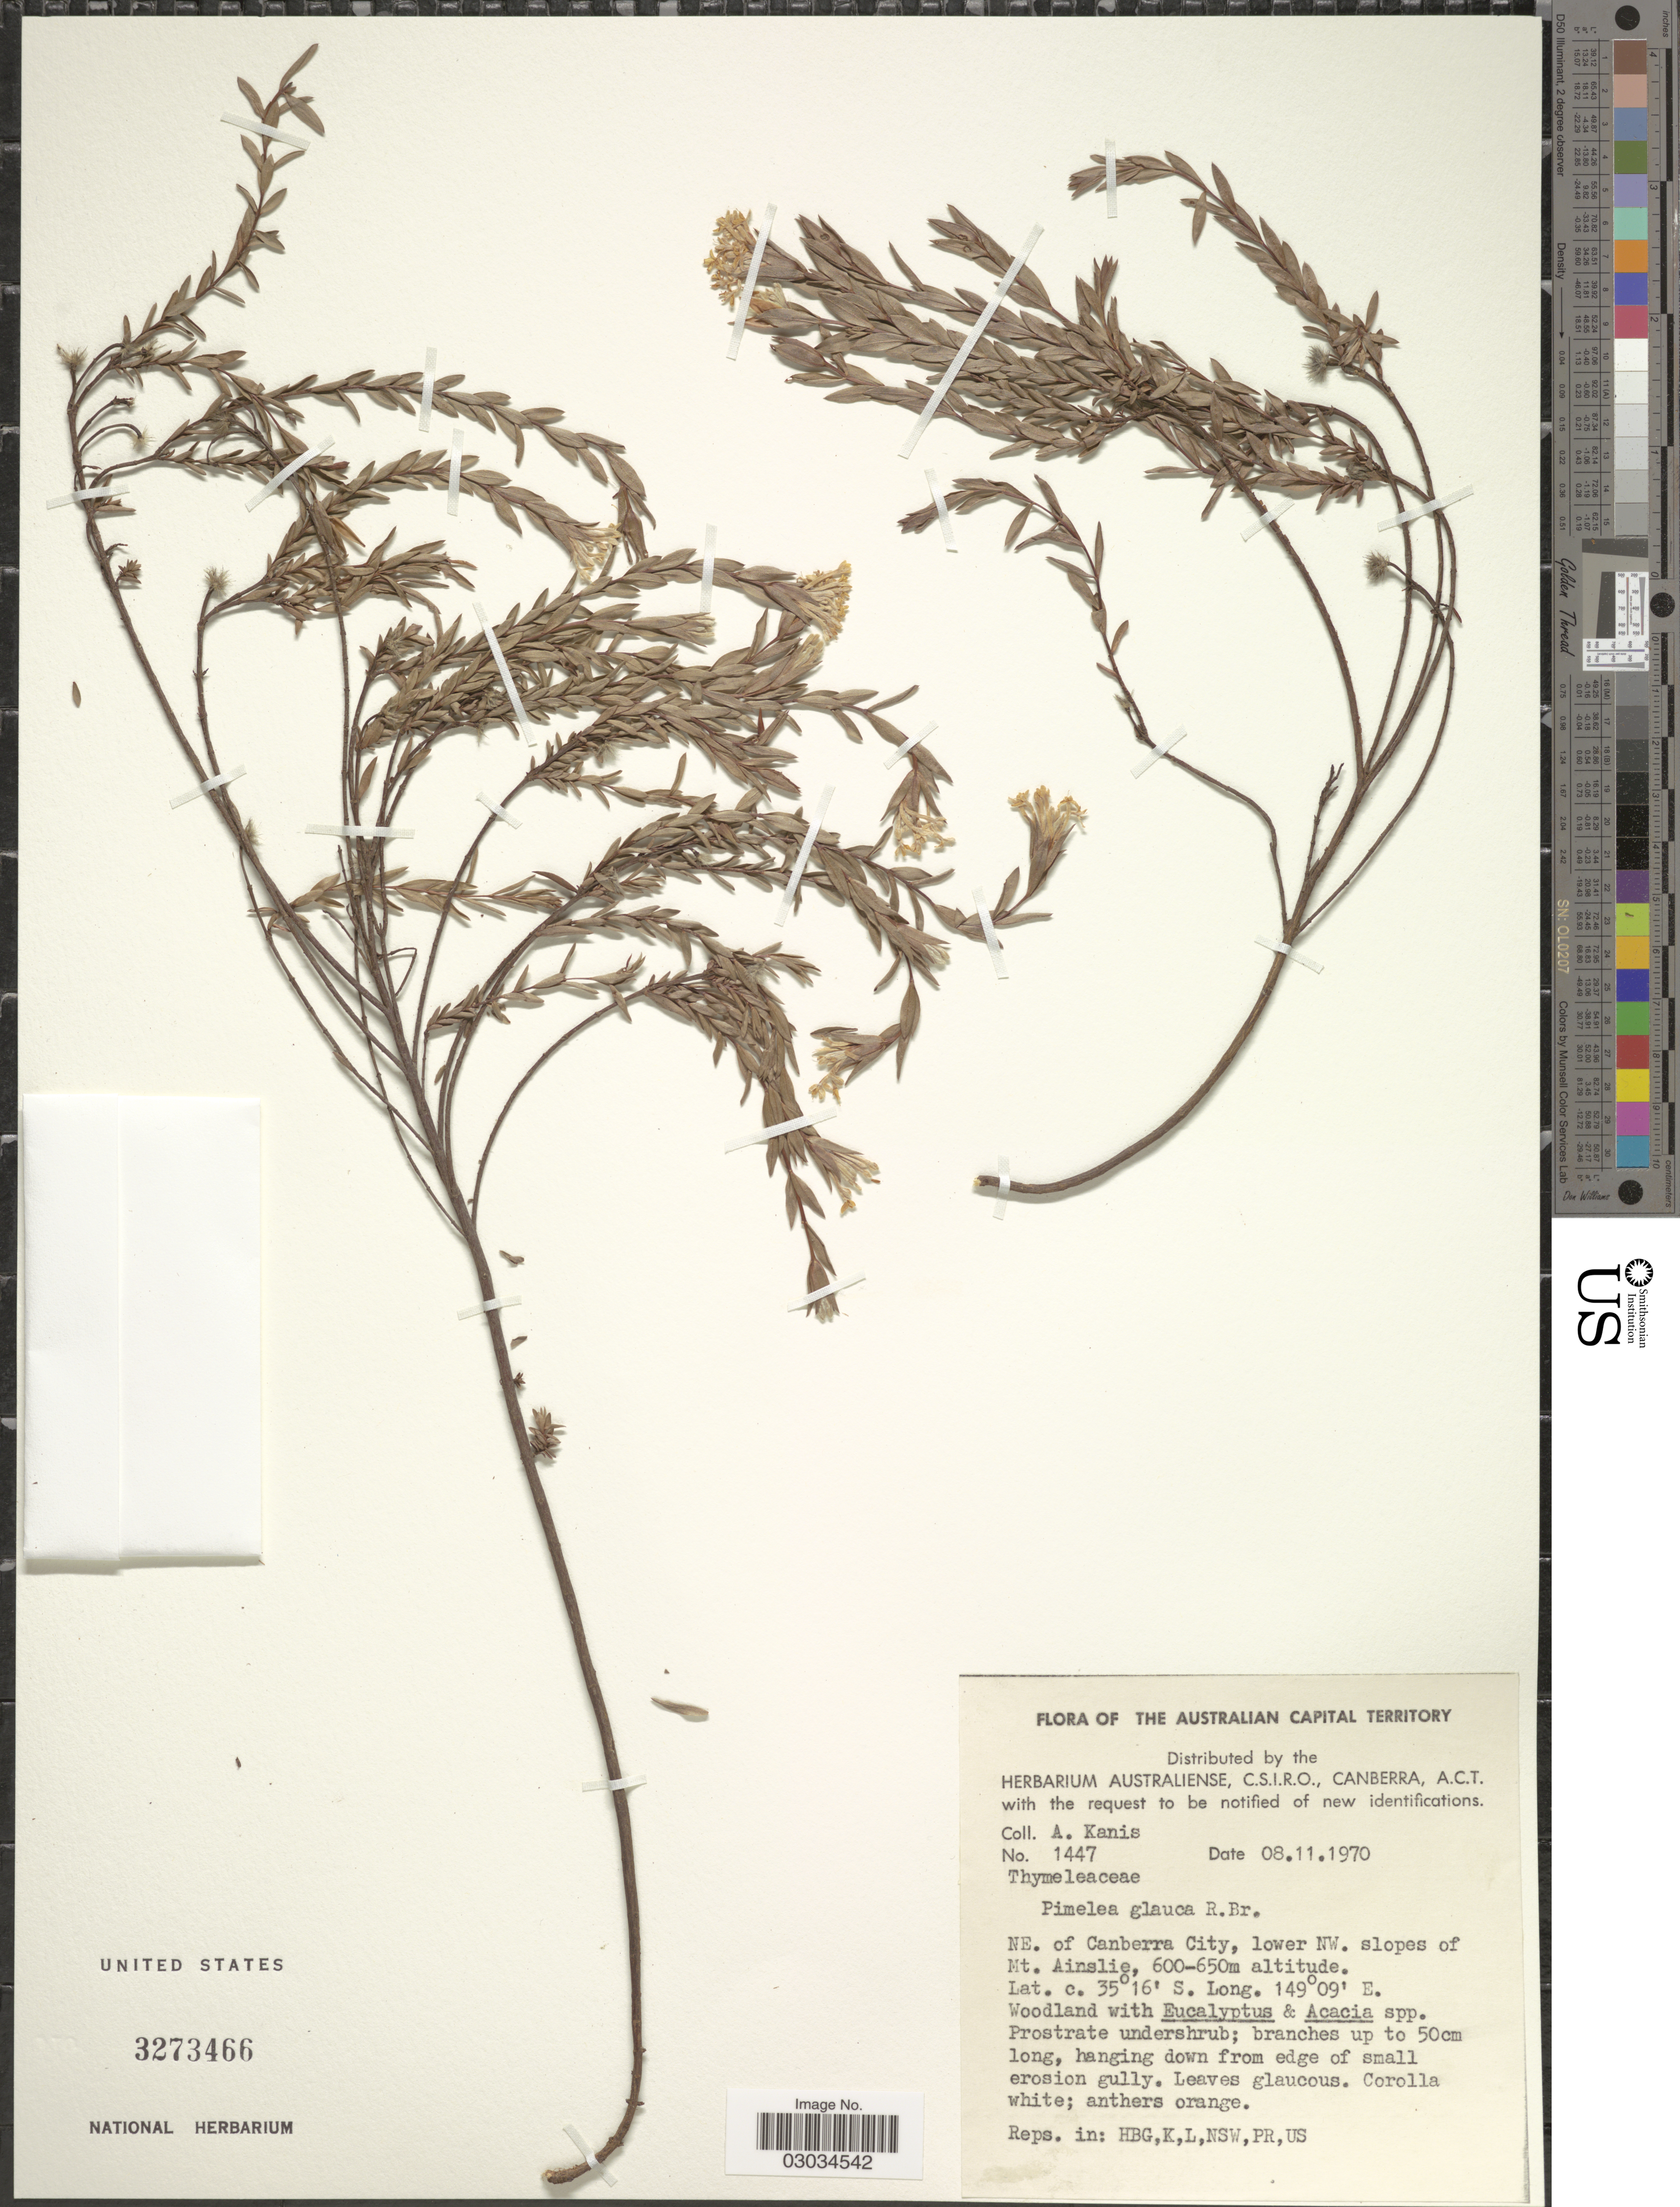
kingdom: Plantae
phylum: Tracheophyta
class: Magnoliopsida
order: Malvales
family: Thymelaeaceae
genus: Pimelea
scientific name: Pimelea glauca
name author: R. Br.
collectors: A. Kanis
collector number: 1447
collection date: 1970-11-08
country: Australia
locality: The Australian Capital Territory. NE. of Canberra City, lower NW. slopes of Mt. Ainslie.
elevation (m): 600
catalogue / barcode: US 3273466